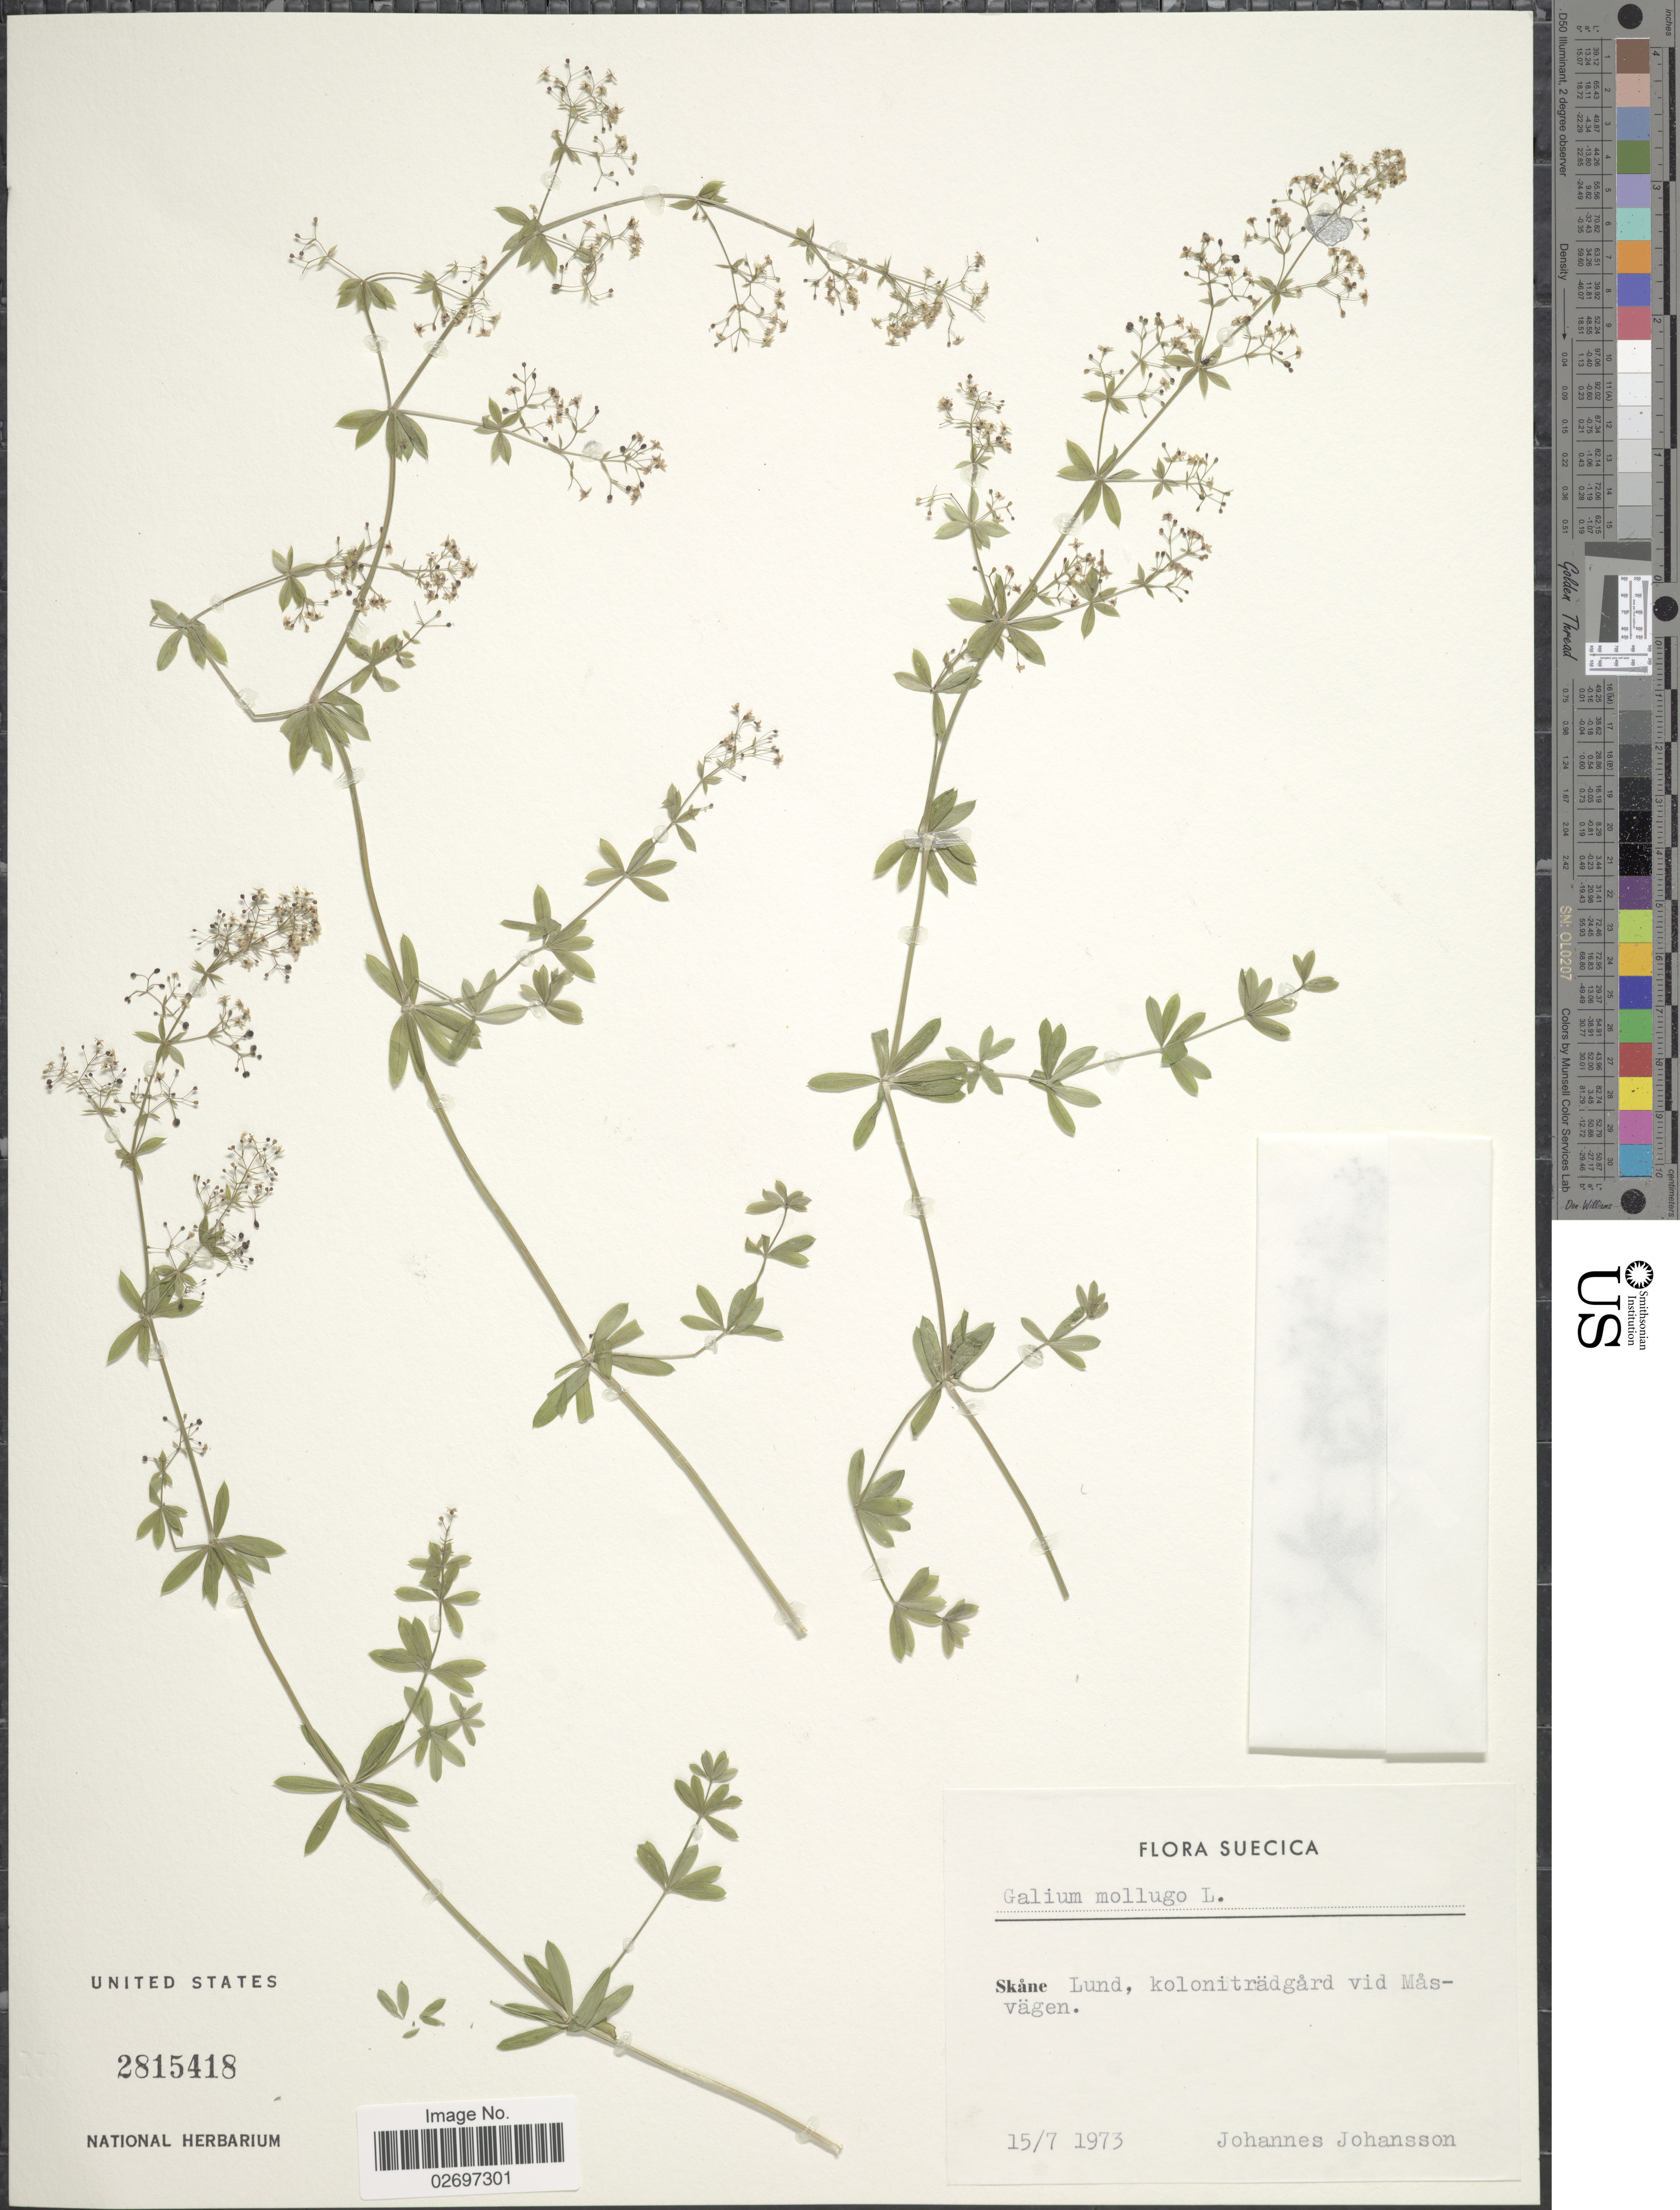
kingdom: Plantae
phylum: Tracheophyta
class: Magnoliopsida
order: Gentianales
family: Rubiaceae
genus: Galium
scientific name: Galium mollugo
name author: L.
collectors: J.T. Johansson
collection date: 1973-07-15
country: Sweden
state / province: Skåne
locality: Lund, koloniträdgard vid Masvägen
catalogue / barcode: US 2815418